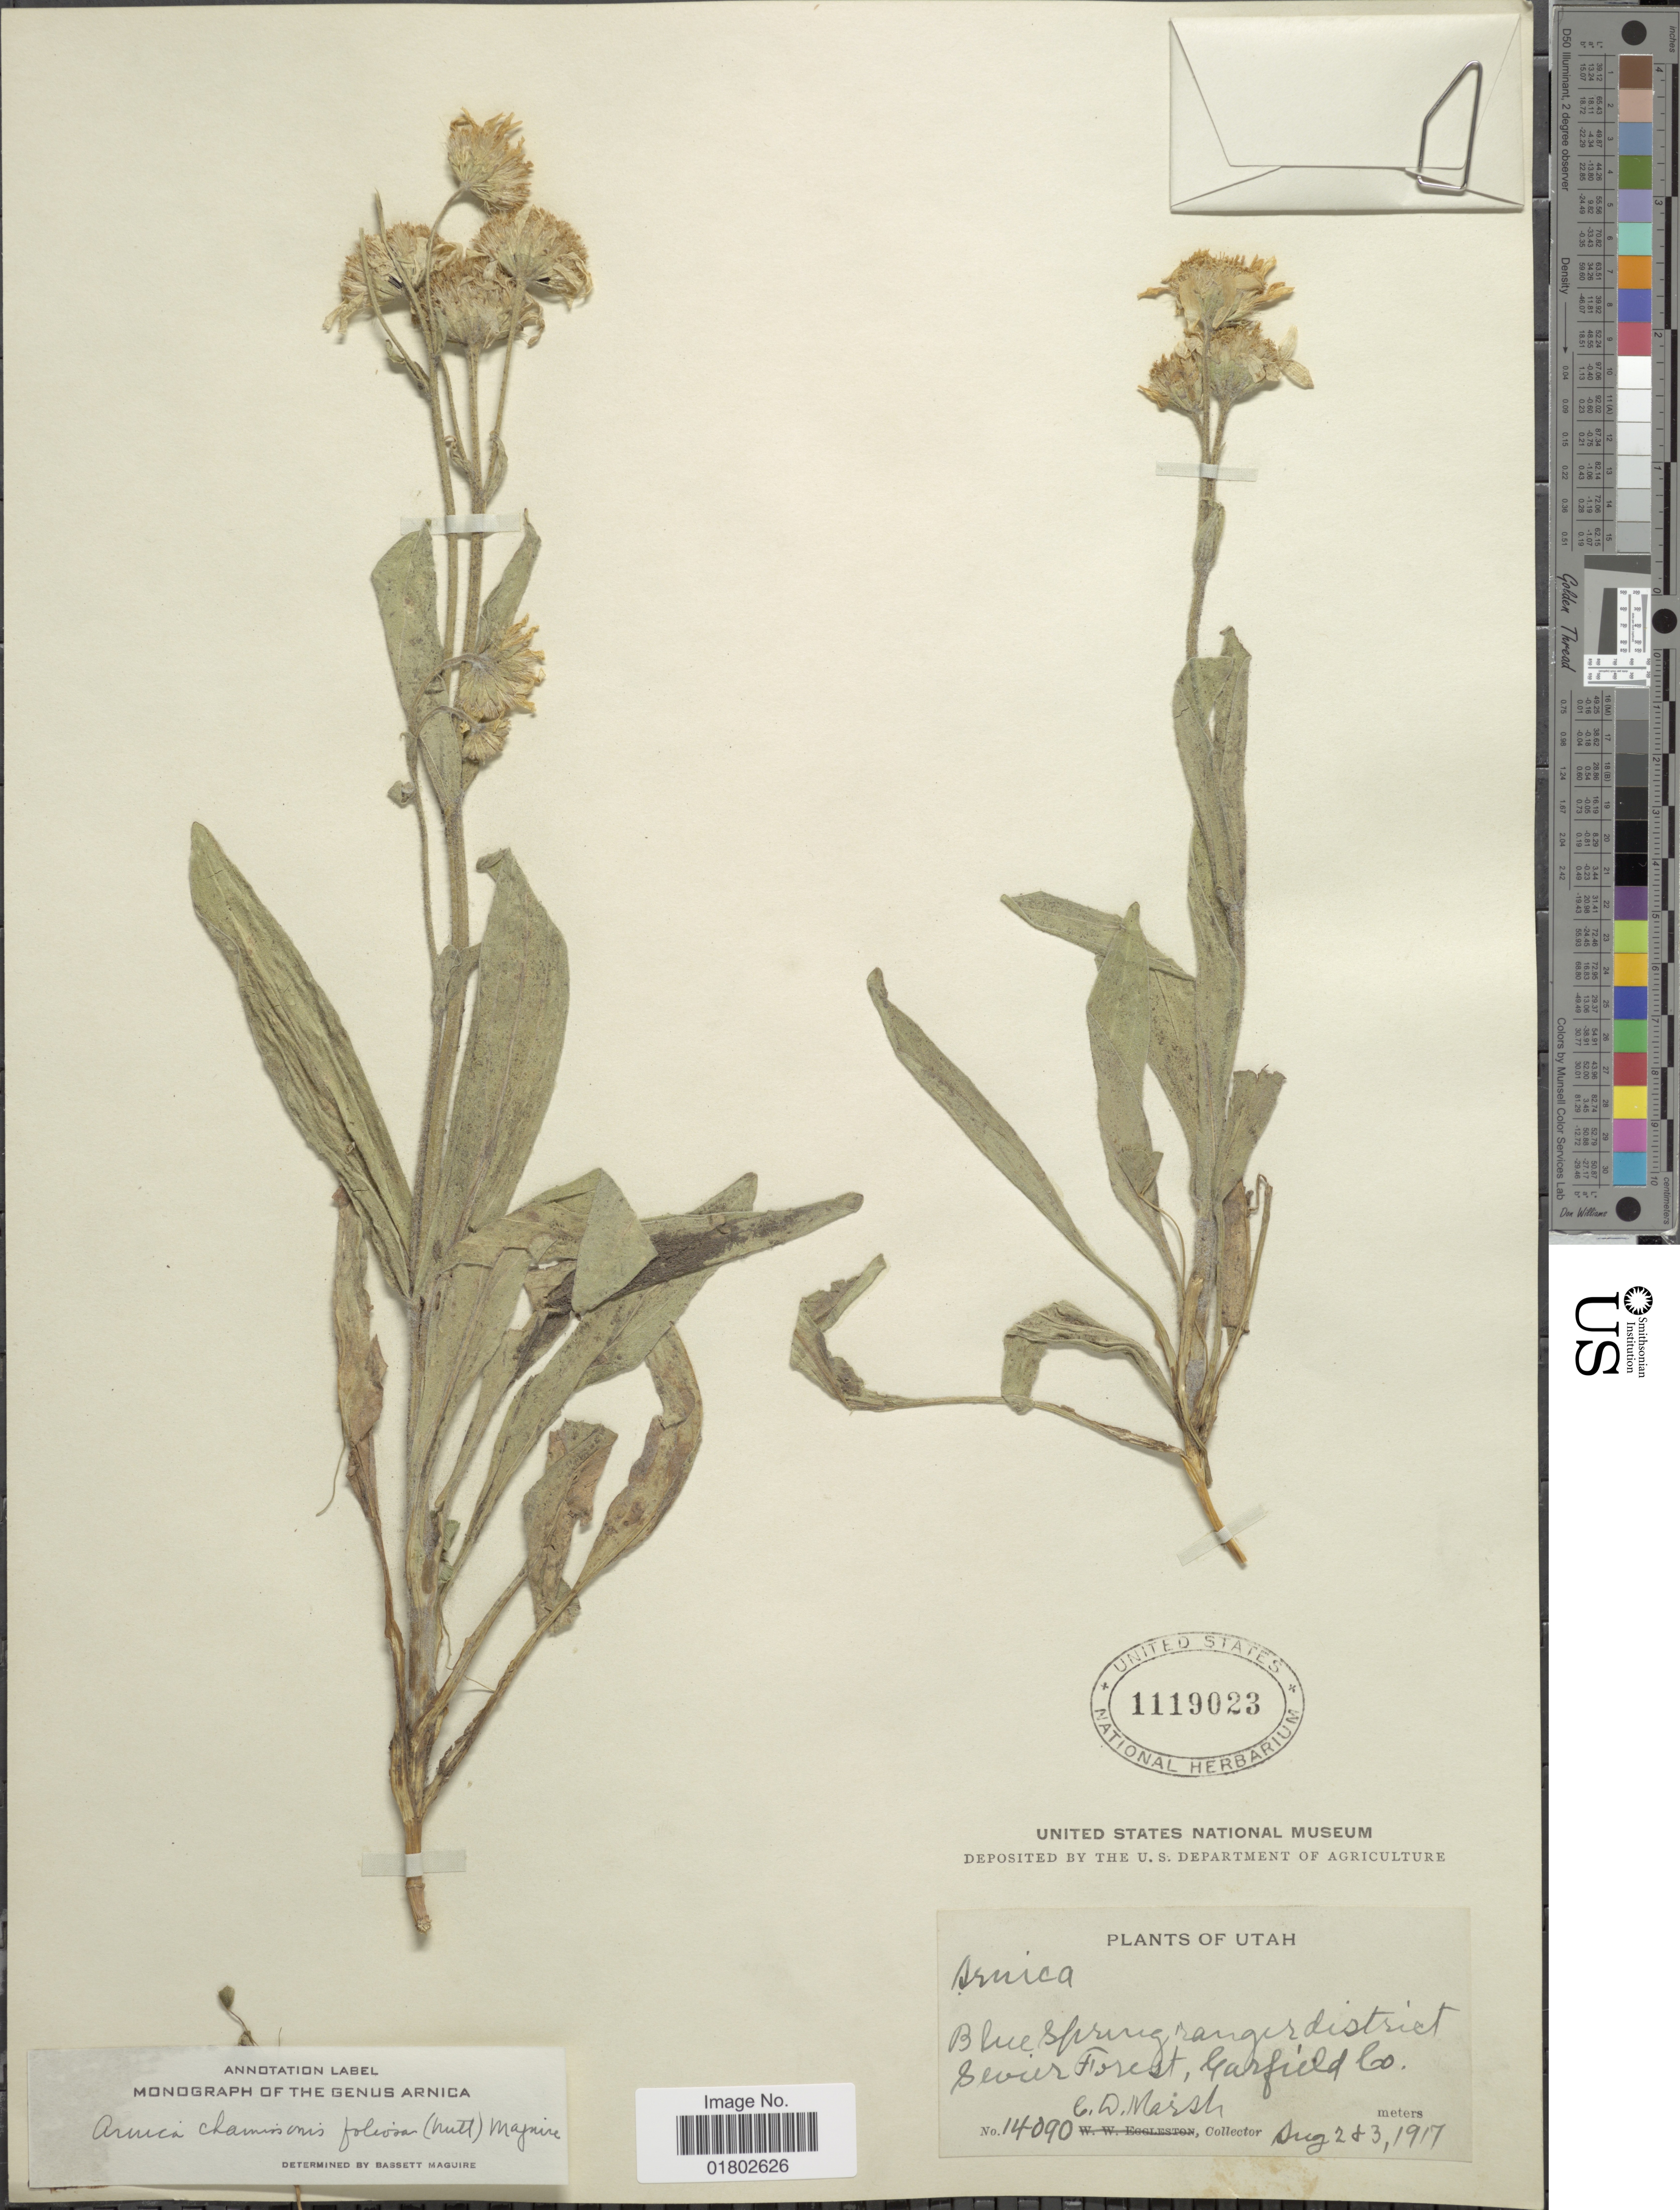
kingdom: Plantae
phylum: Tracheophyta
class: Magnoliopsida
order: Asterales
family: Asteraceae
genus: Arnica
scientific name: Arnica chamissonis subsp. foliosa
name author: (Nutt.) Maguire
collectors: C. D. Marsh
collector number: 14090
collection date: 1917-08-02/1917-08-03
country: United States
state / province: Utah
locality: Blue Spring Ranger District, Sevier Forest, Garfield Co.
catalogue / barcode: US 1119023